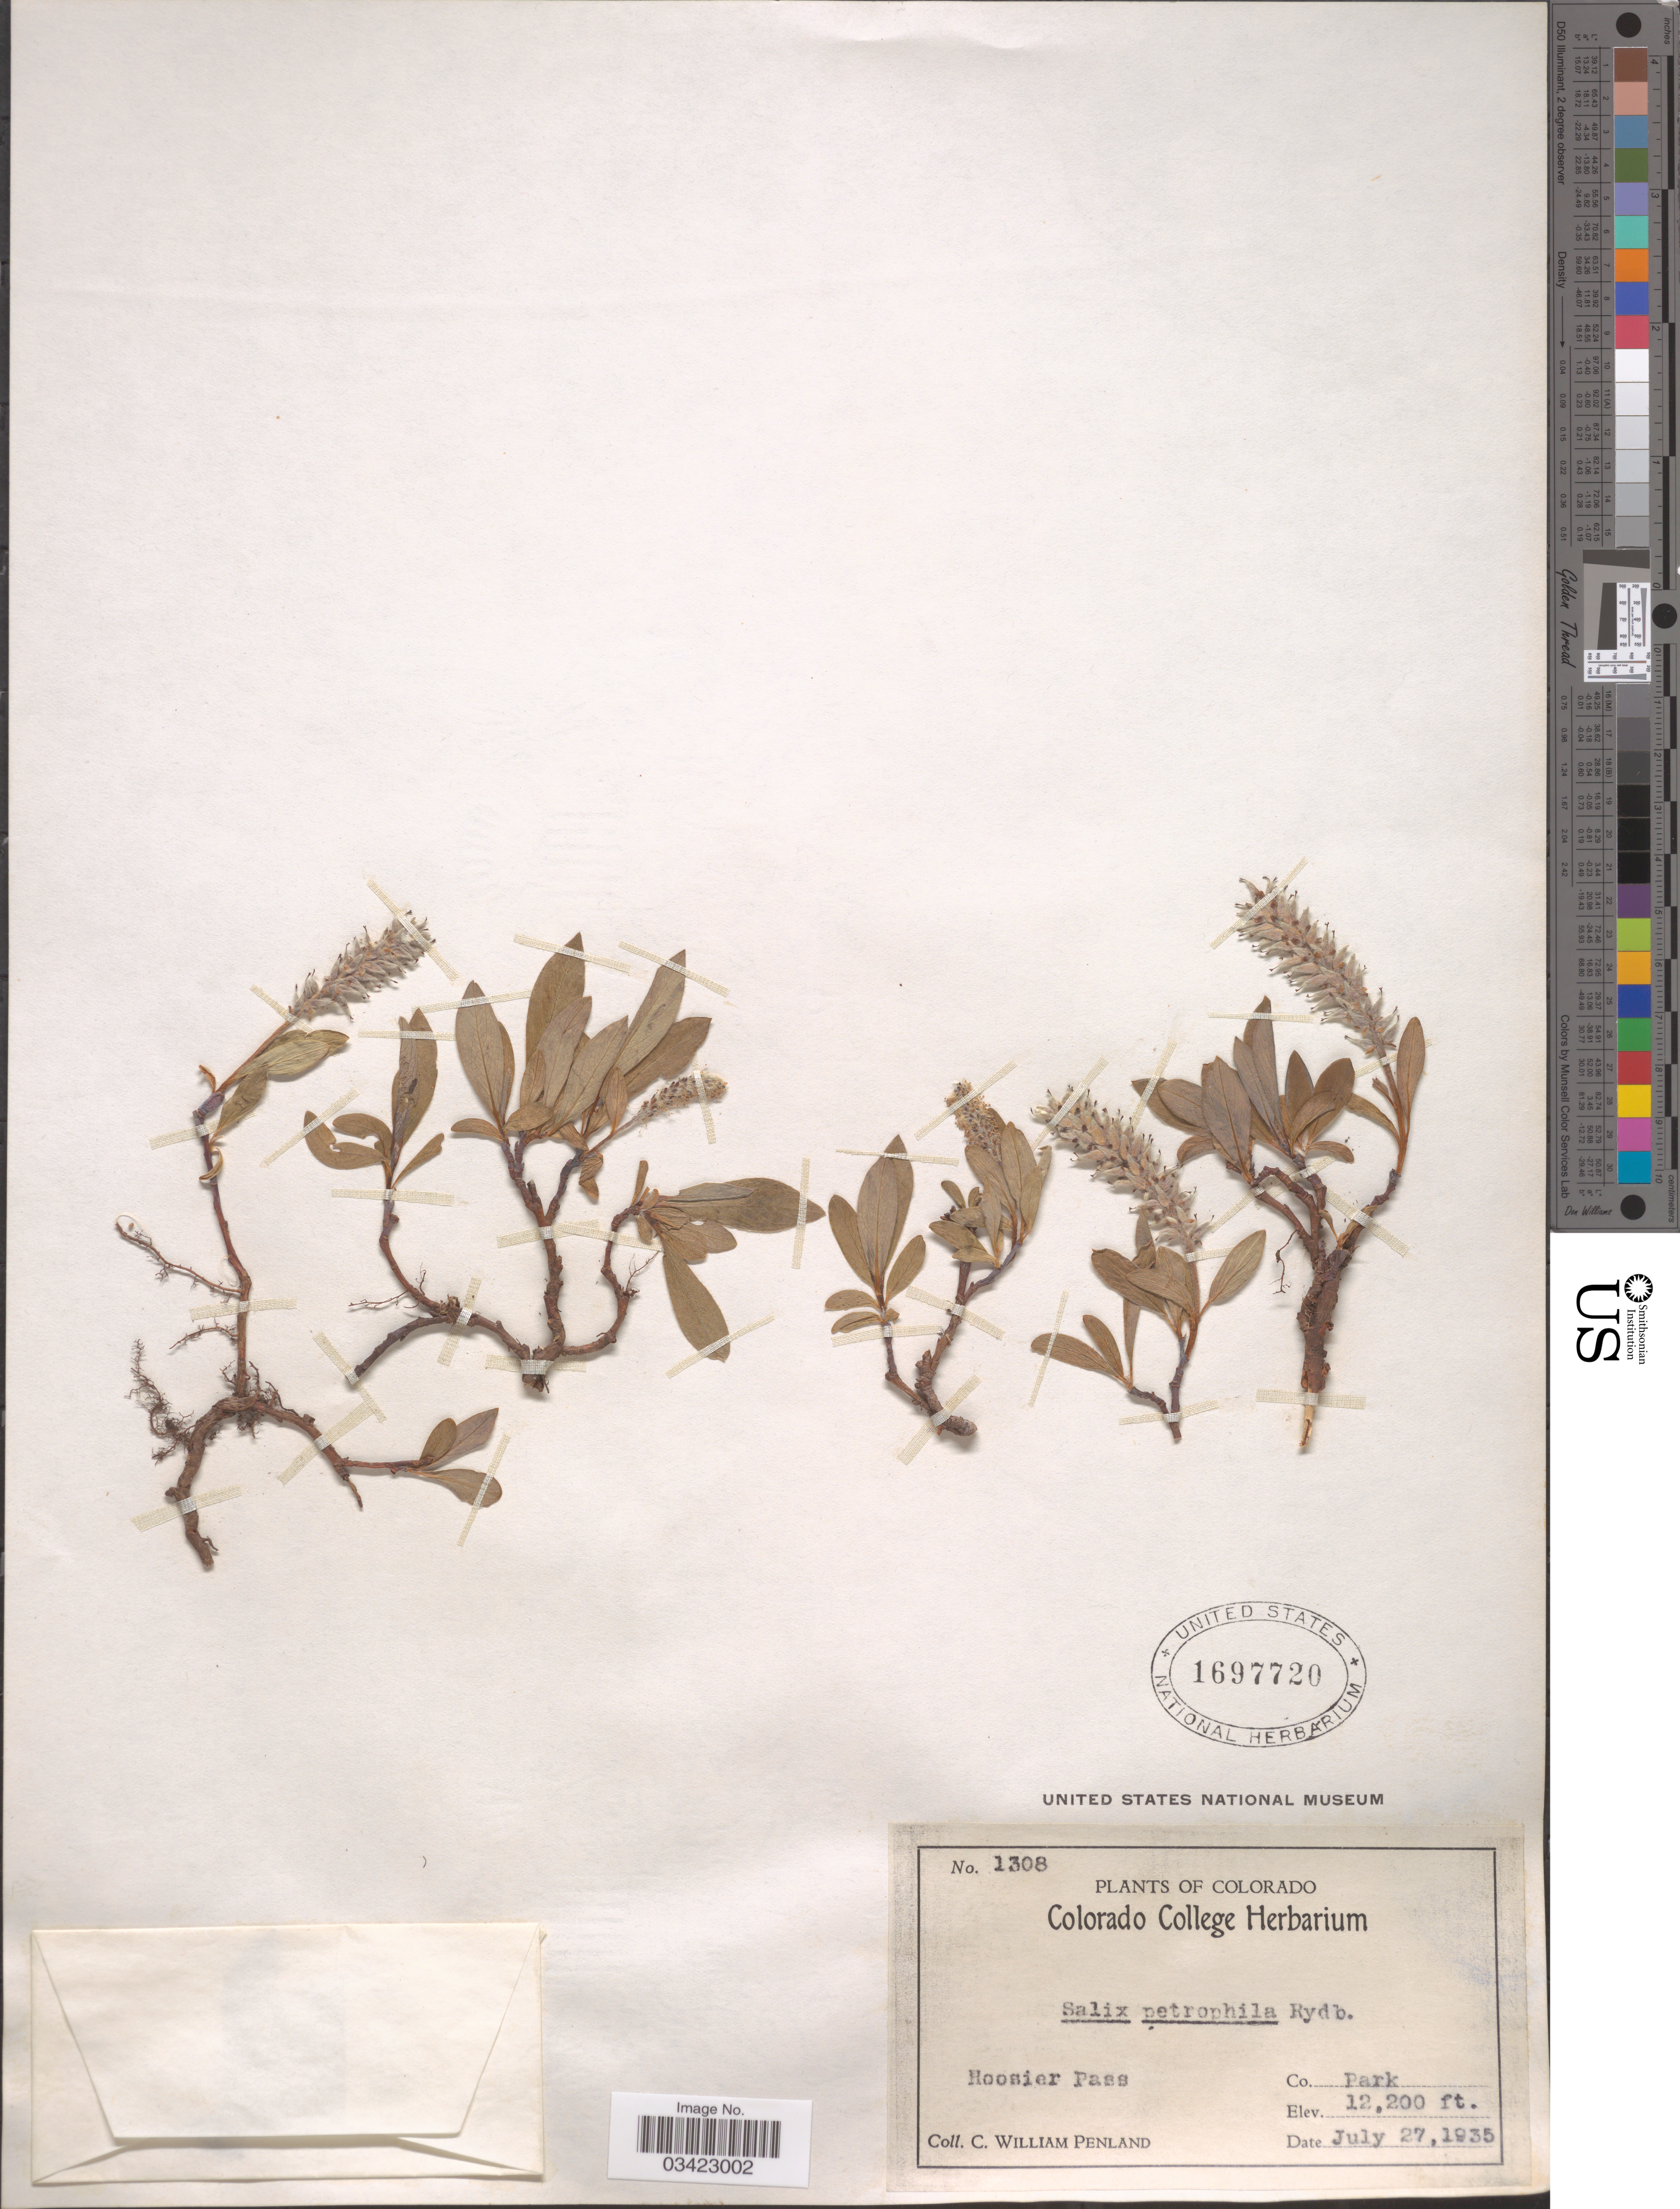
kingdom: Plantae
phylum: Tracheophyta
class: Magnoliopsida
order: Malpighiales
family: Salicaceae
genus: Salix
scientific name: Salix anglorum var. antiplasta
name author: C.K. Schneid.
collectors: C. W. Penland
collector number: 1308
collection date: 1935-07-27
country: United States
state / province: Colorado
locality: Hoosier Pass. Co. Park.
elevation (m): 3719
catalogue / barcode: US 1697720